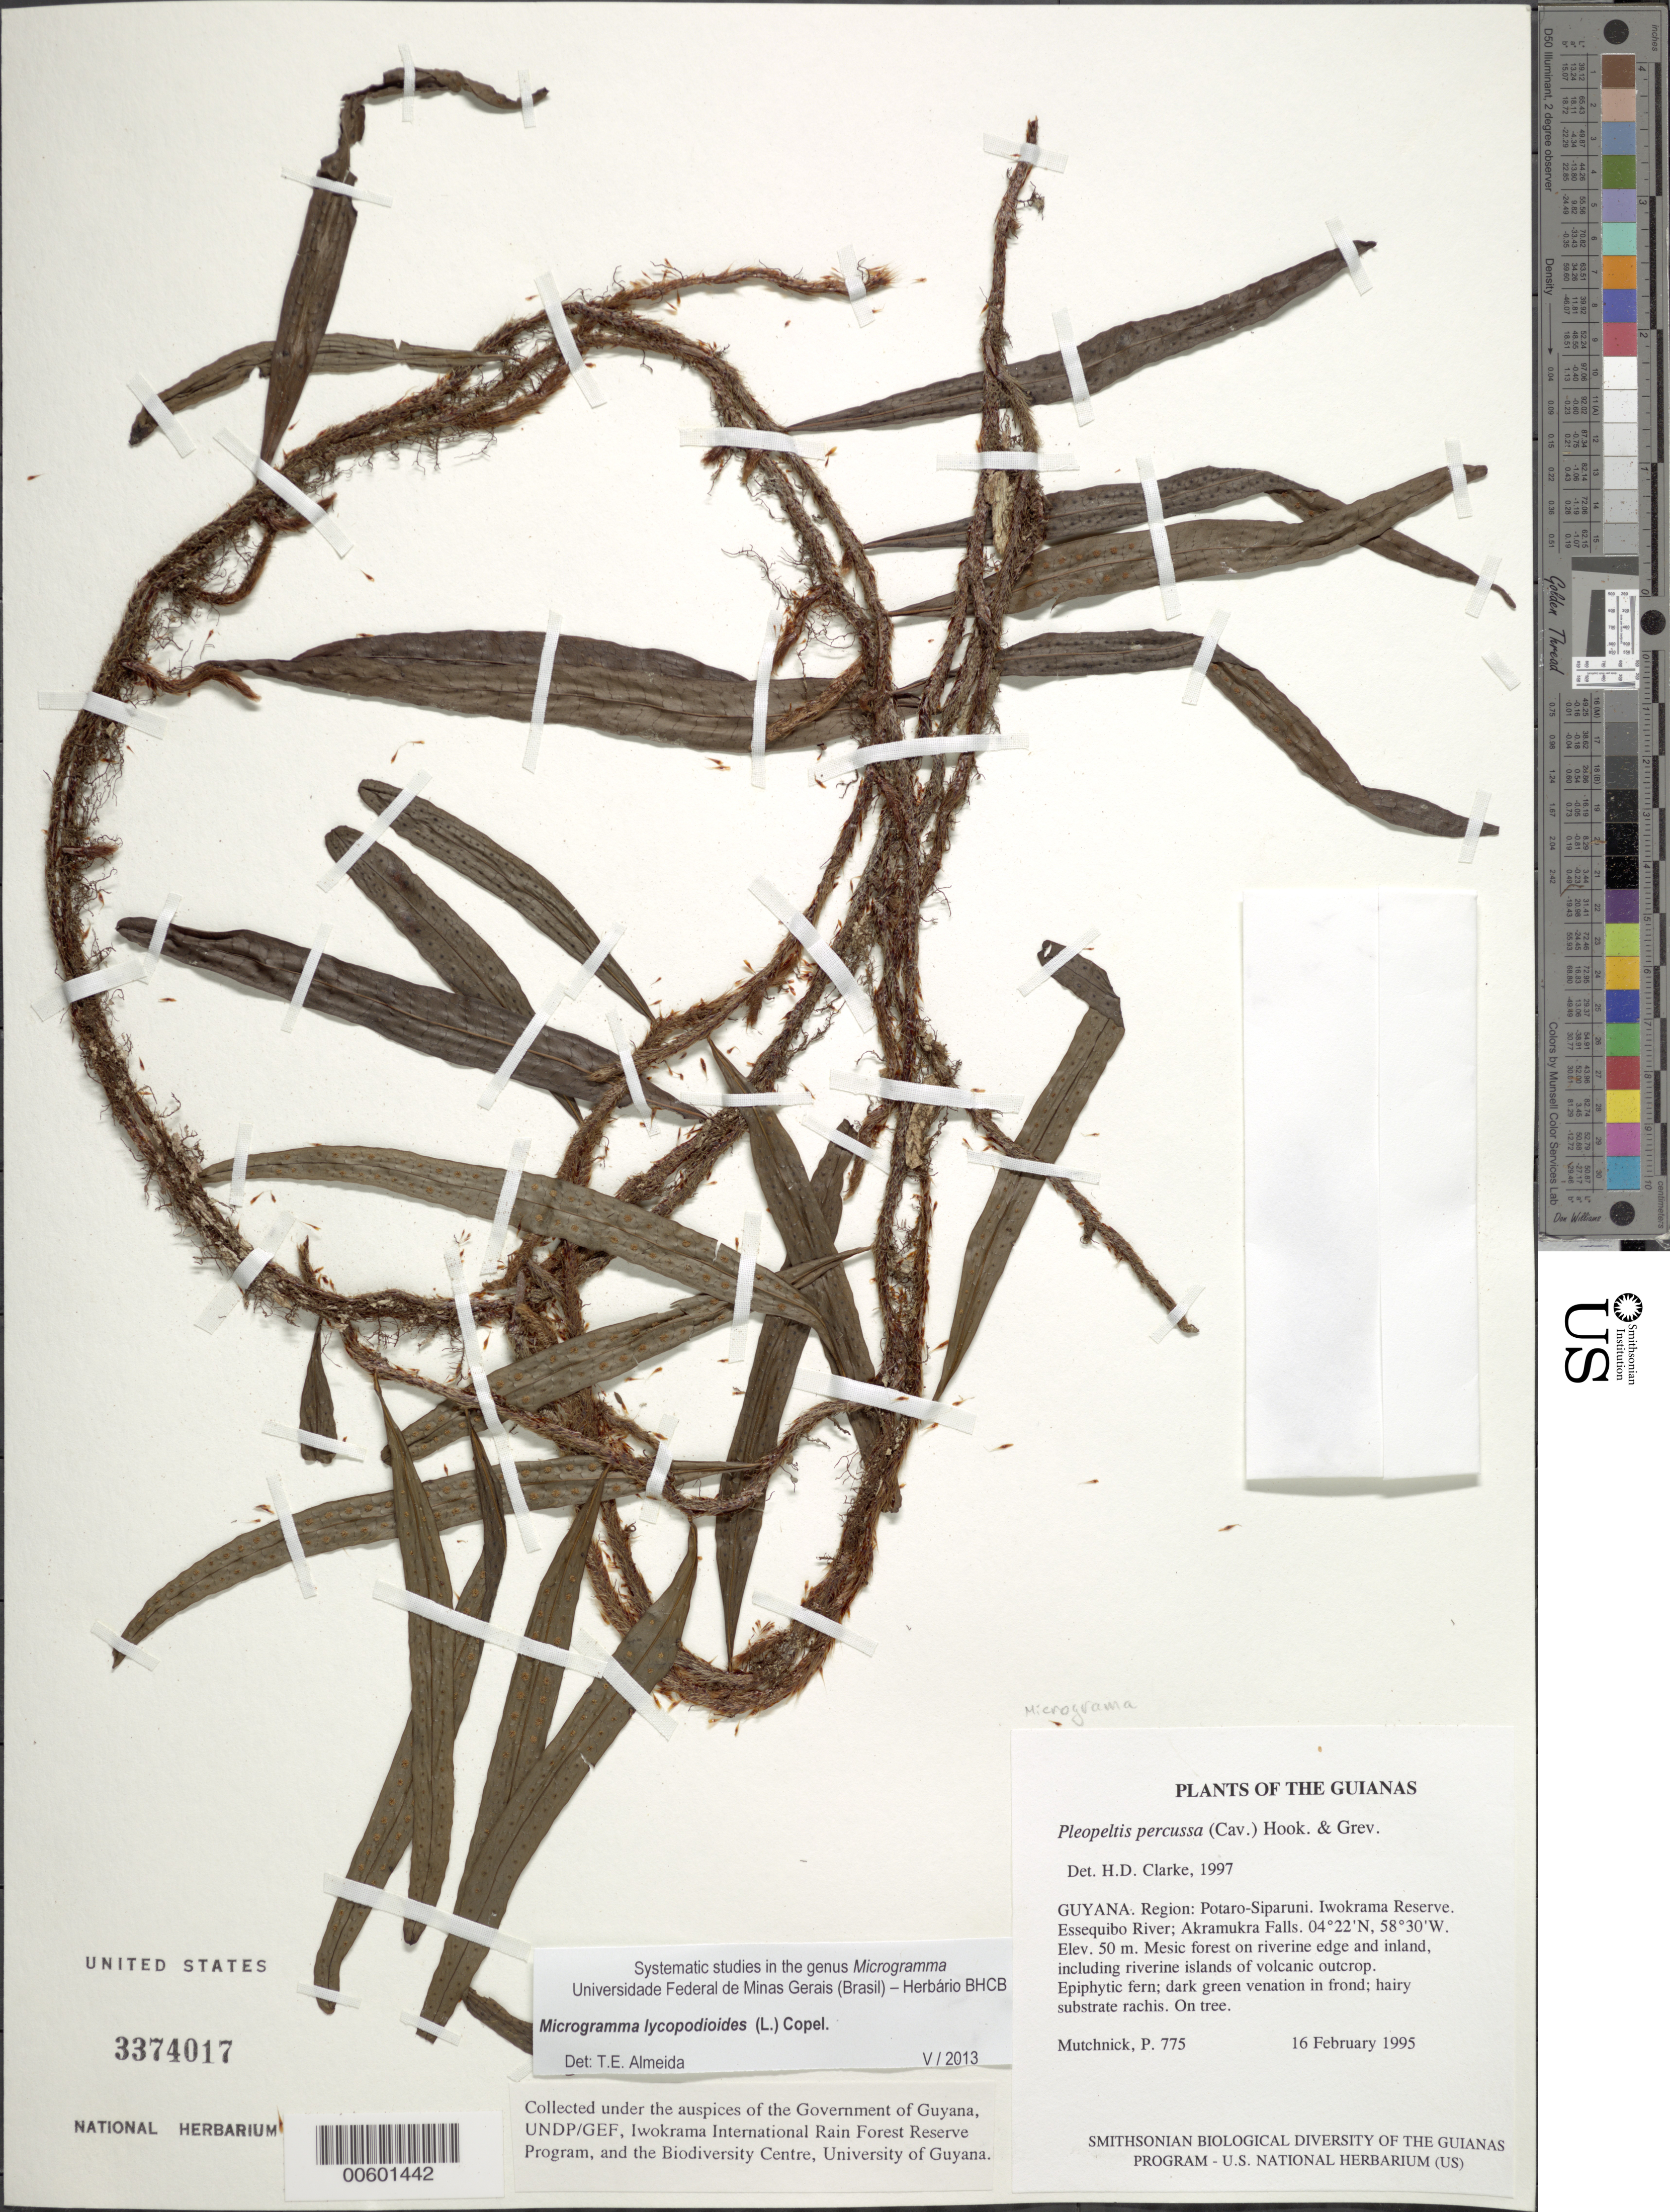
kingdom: Plantae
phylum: Tracheophyta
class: Polypodiopsida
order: Polypodiales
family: Polypodiaceae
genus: Microgramma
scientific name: Microgramma lycopodioides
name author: (L.) Copel.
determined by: Lellinger, David B., (BOT), Smithsonian Institution - National Museum of Natural History (UNITED STATES)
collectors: P. Mutchnick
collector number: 775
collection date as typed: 16 February 1995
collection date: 1995-02-16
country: Guyana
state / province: Potaro-Siparuni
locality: Iwokrama Reserve. Essequibo River; Akramukra Falls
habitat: Mesic forest on riverine edge and inland, including riverine islands of volcanic outcrop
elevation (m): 50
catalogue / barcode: US 3374017